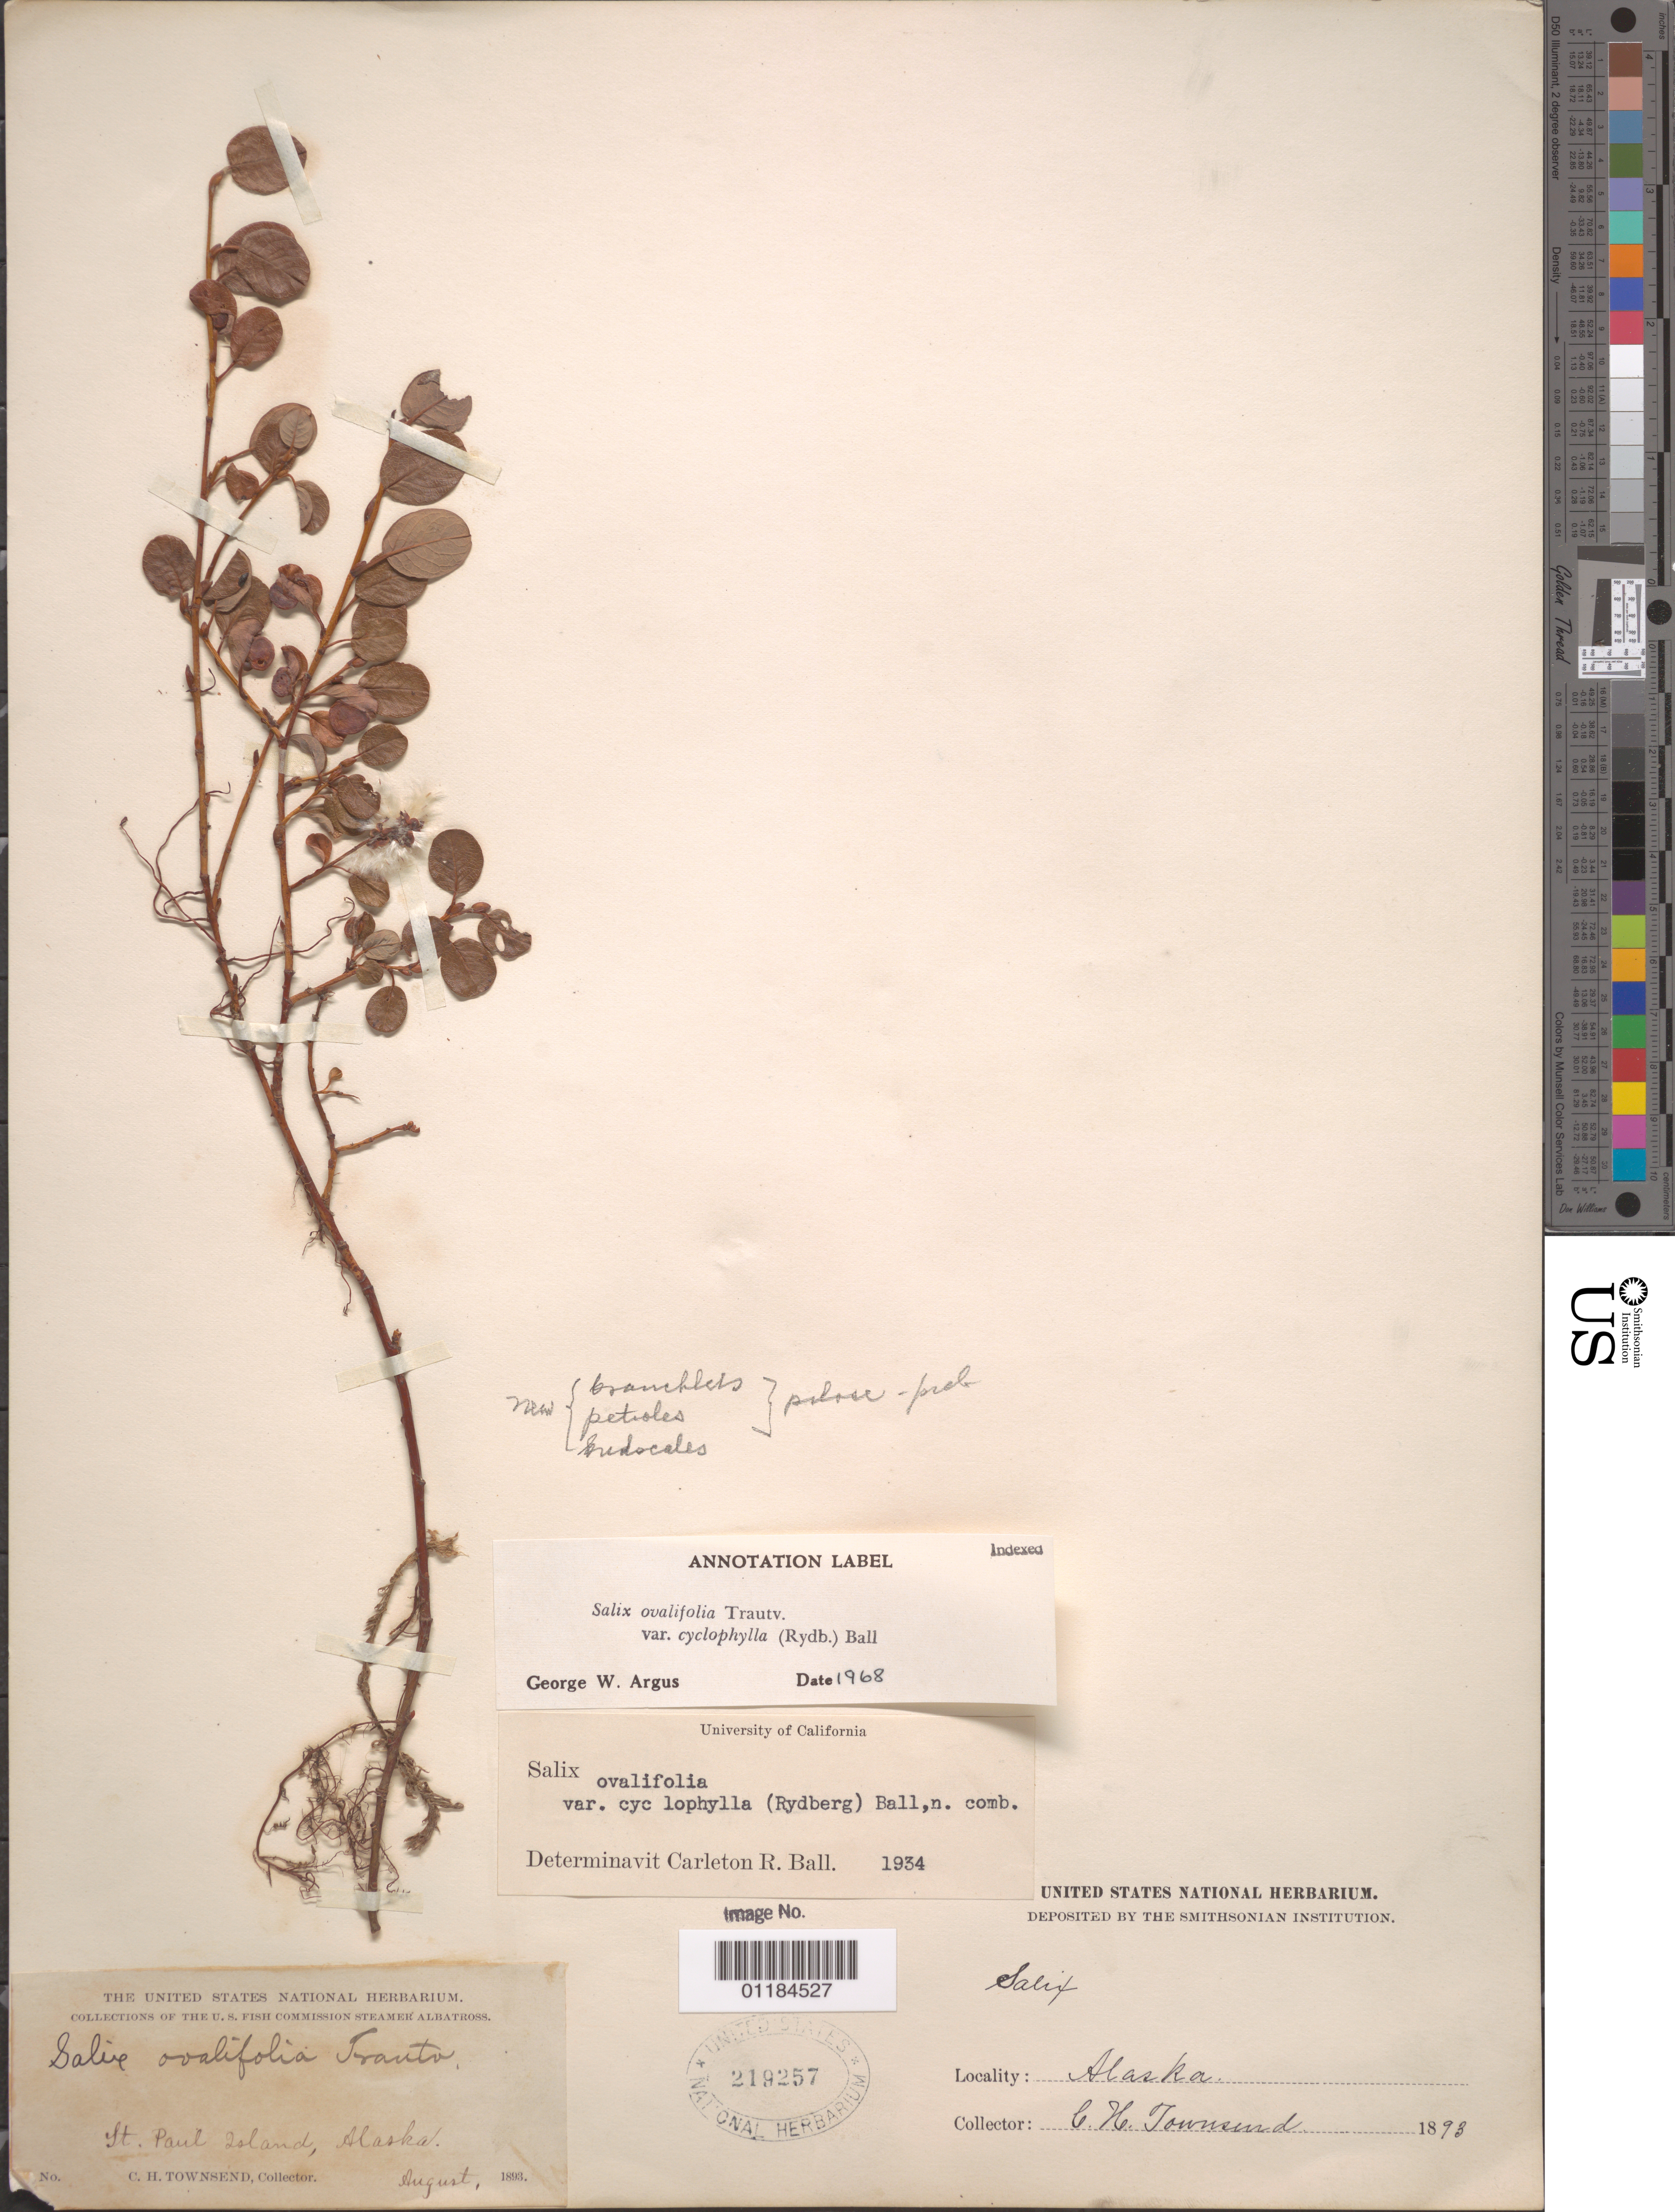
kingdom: Plantae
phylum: Tracheophyta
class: Magnoliopsida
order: Malpighiales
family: Salicaceae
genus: Salix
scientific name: Salix ovalifolia var. cyclophylla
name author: (Rydb.) C.R. Ball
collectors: C. H. Townsend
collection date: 1893-08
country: United States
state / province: Alaska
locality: St. Paul Island.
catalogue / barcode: US 219257